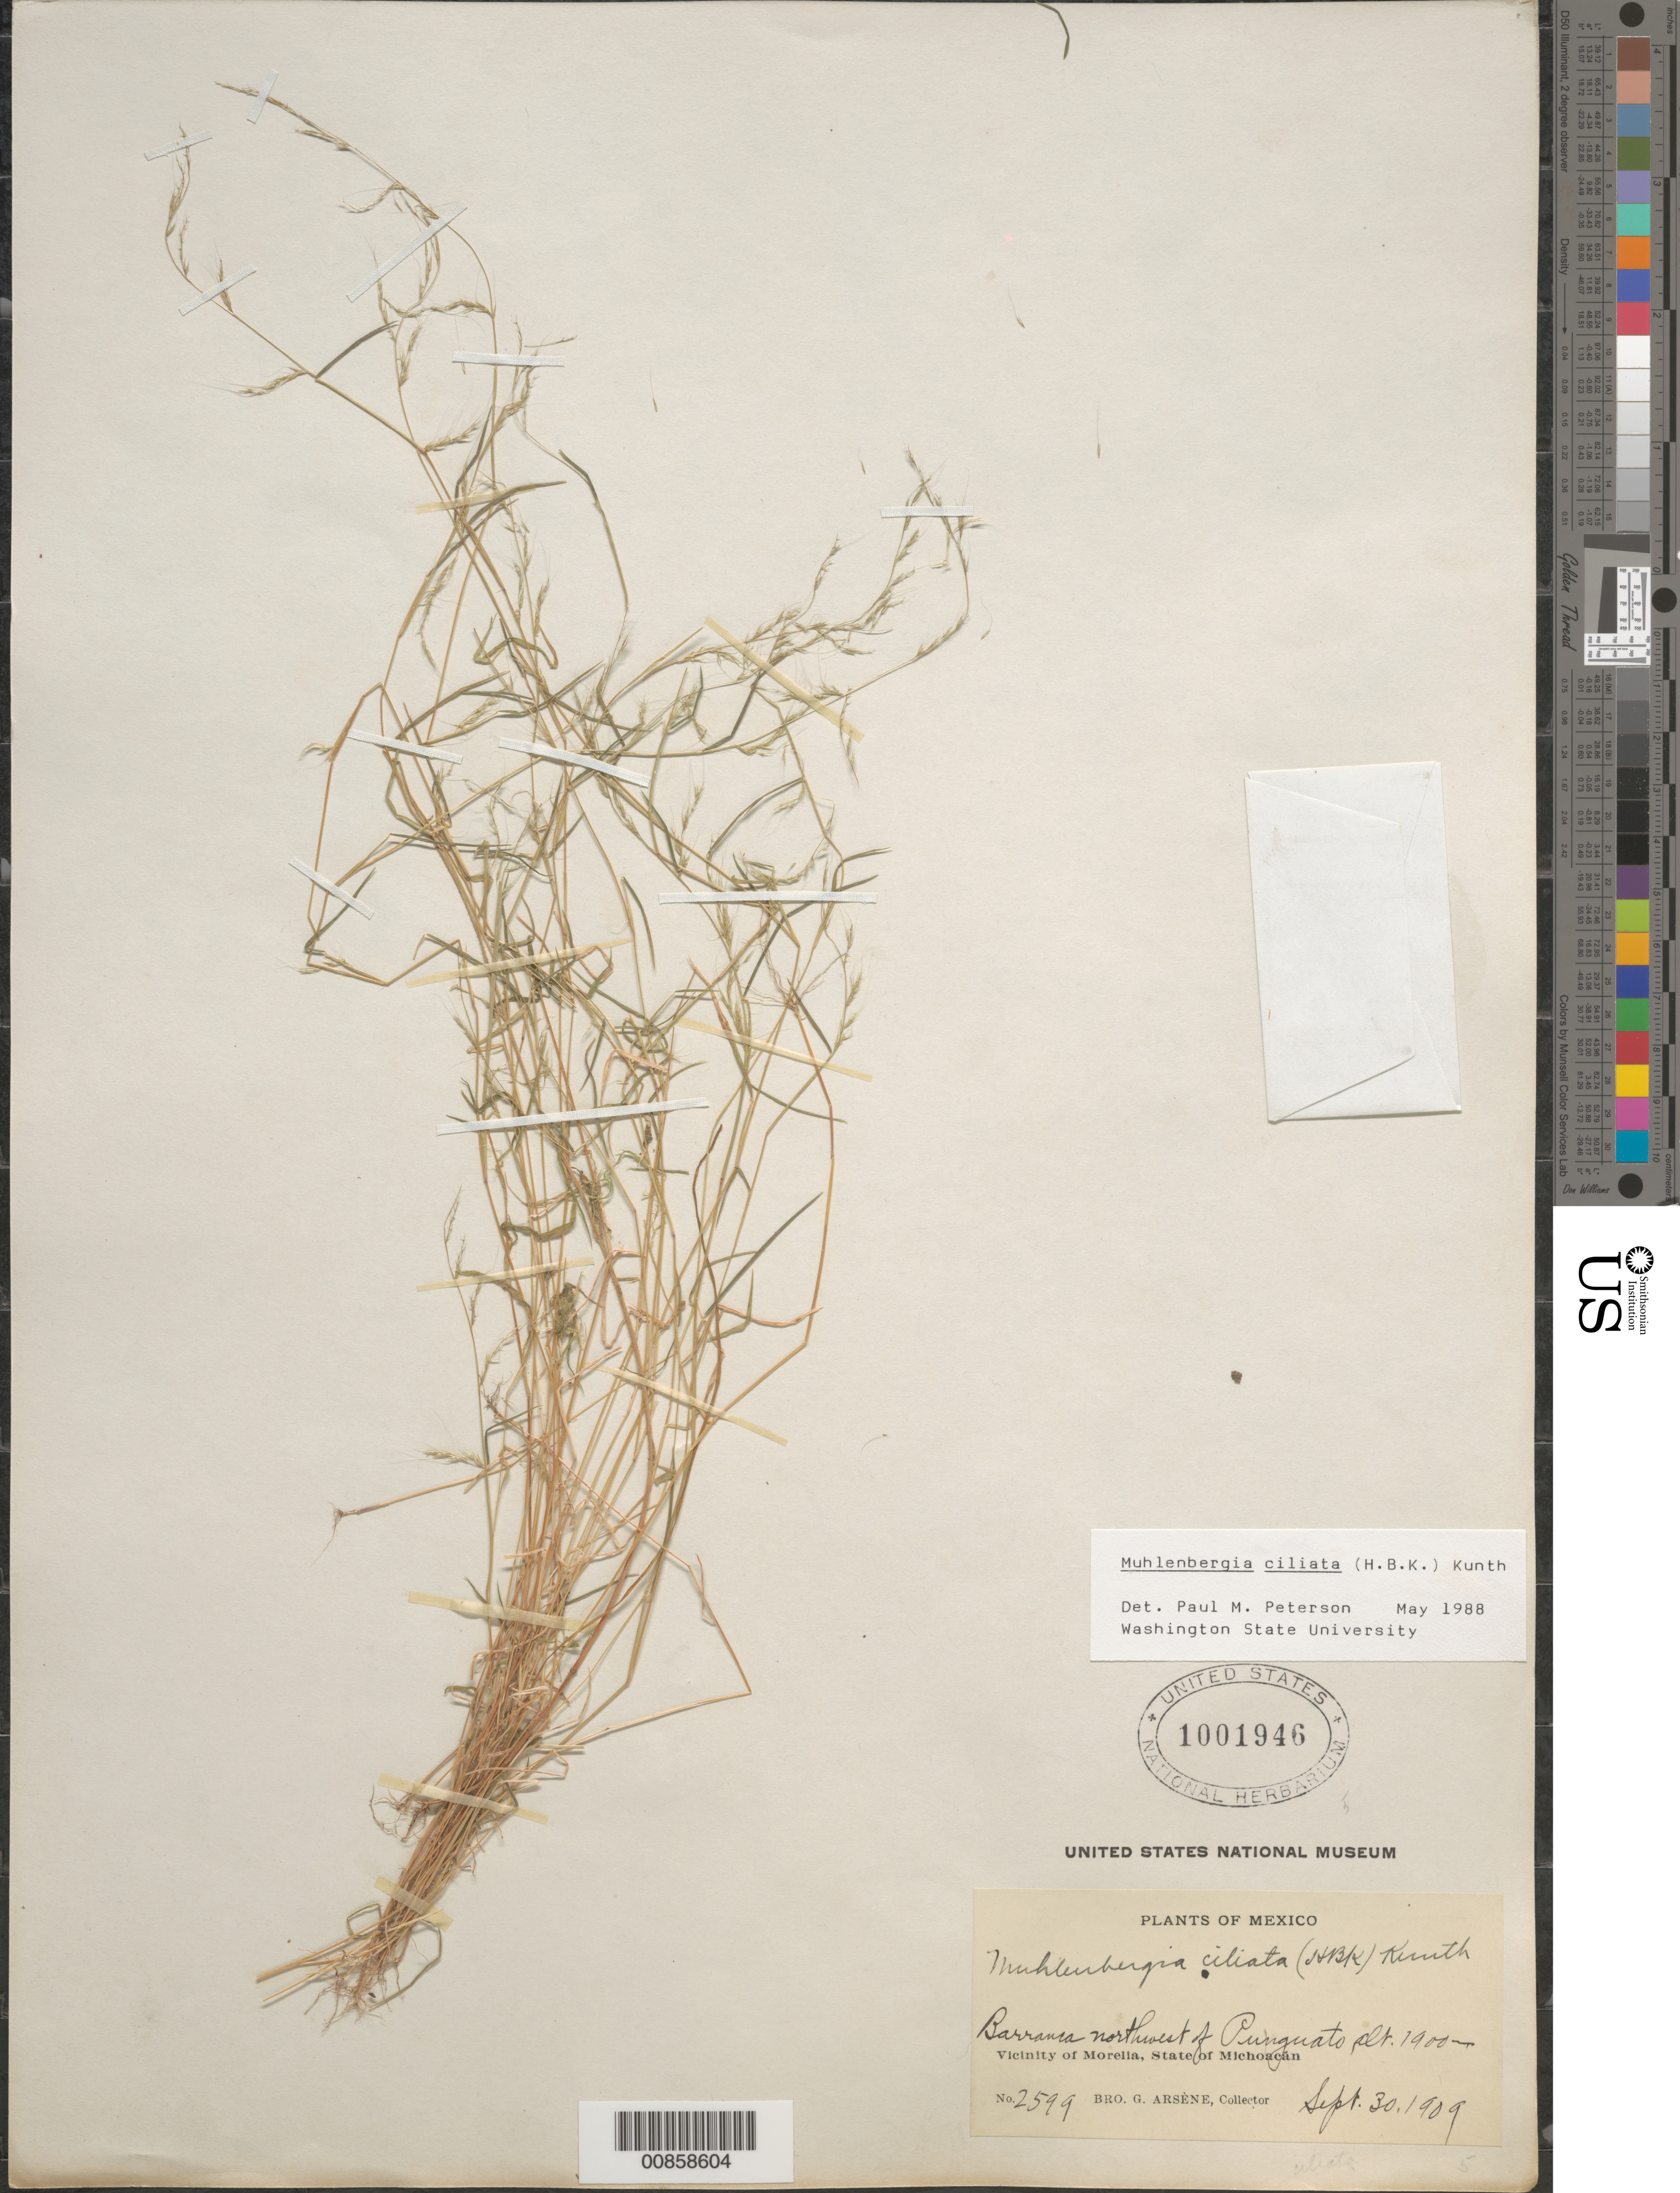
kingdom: Plantae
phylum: Tracheophyta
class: Liliopsida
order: Poales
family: Poaceae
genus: Muhlenbergia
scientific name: Muhlenbergia ciliata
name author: (Kunth) Trin.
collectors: Bro. G. Arsène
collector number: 2599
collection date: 1909-09-30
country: Mexico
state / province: Michoacán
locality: Barranca northwest of Punguato. Vicinity of Morelia.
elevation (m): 1900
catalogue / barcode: US 1001946